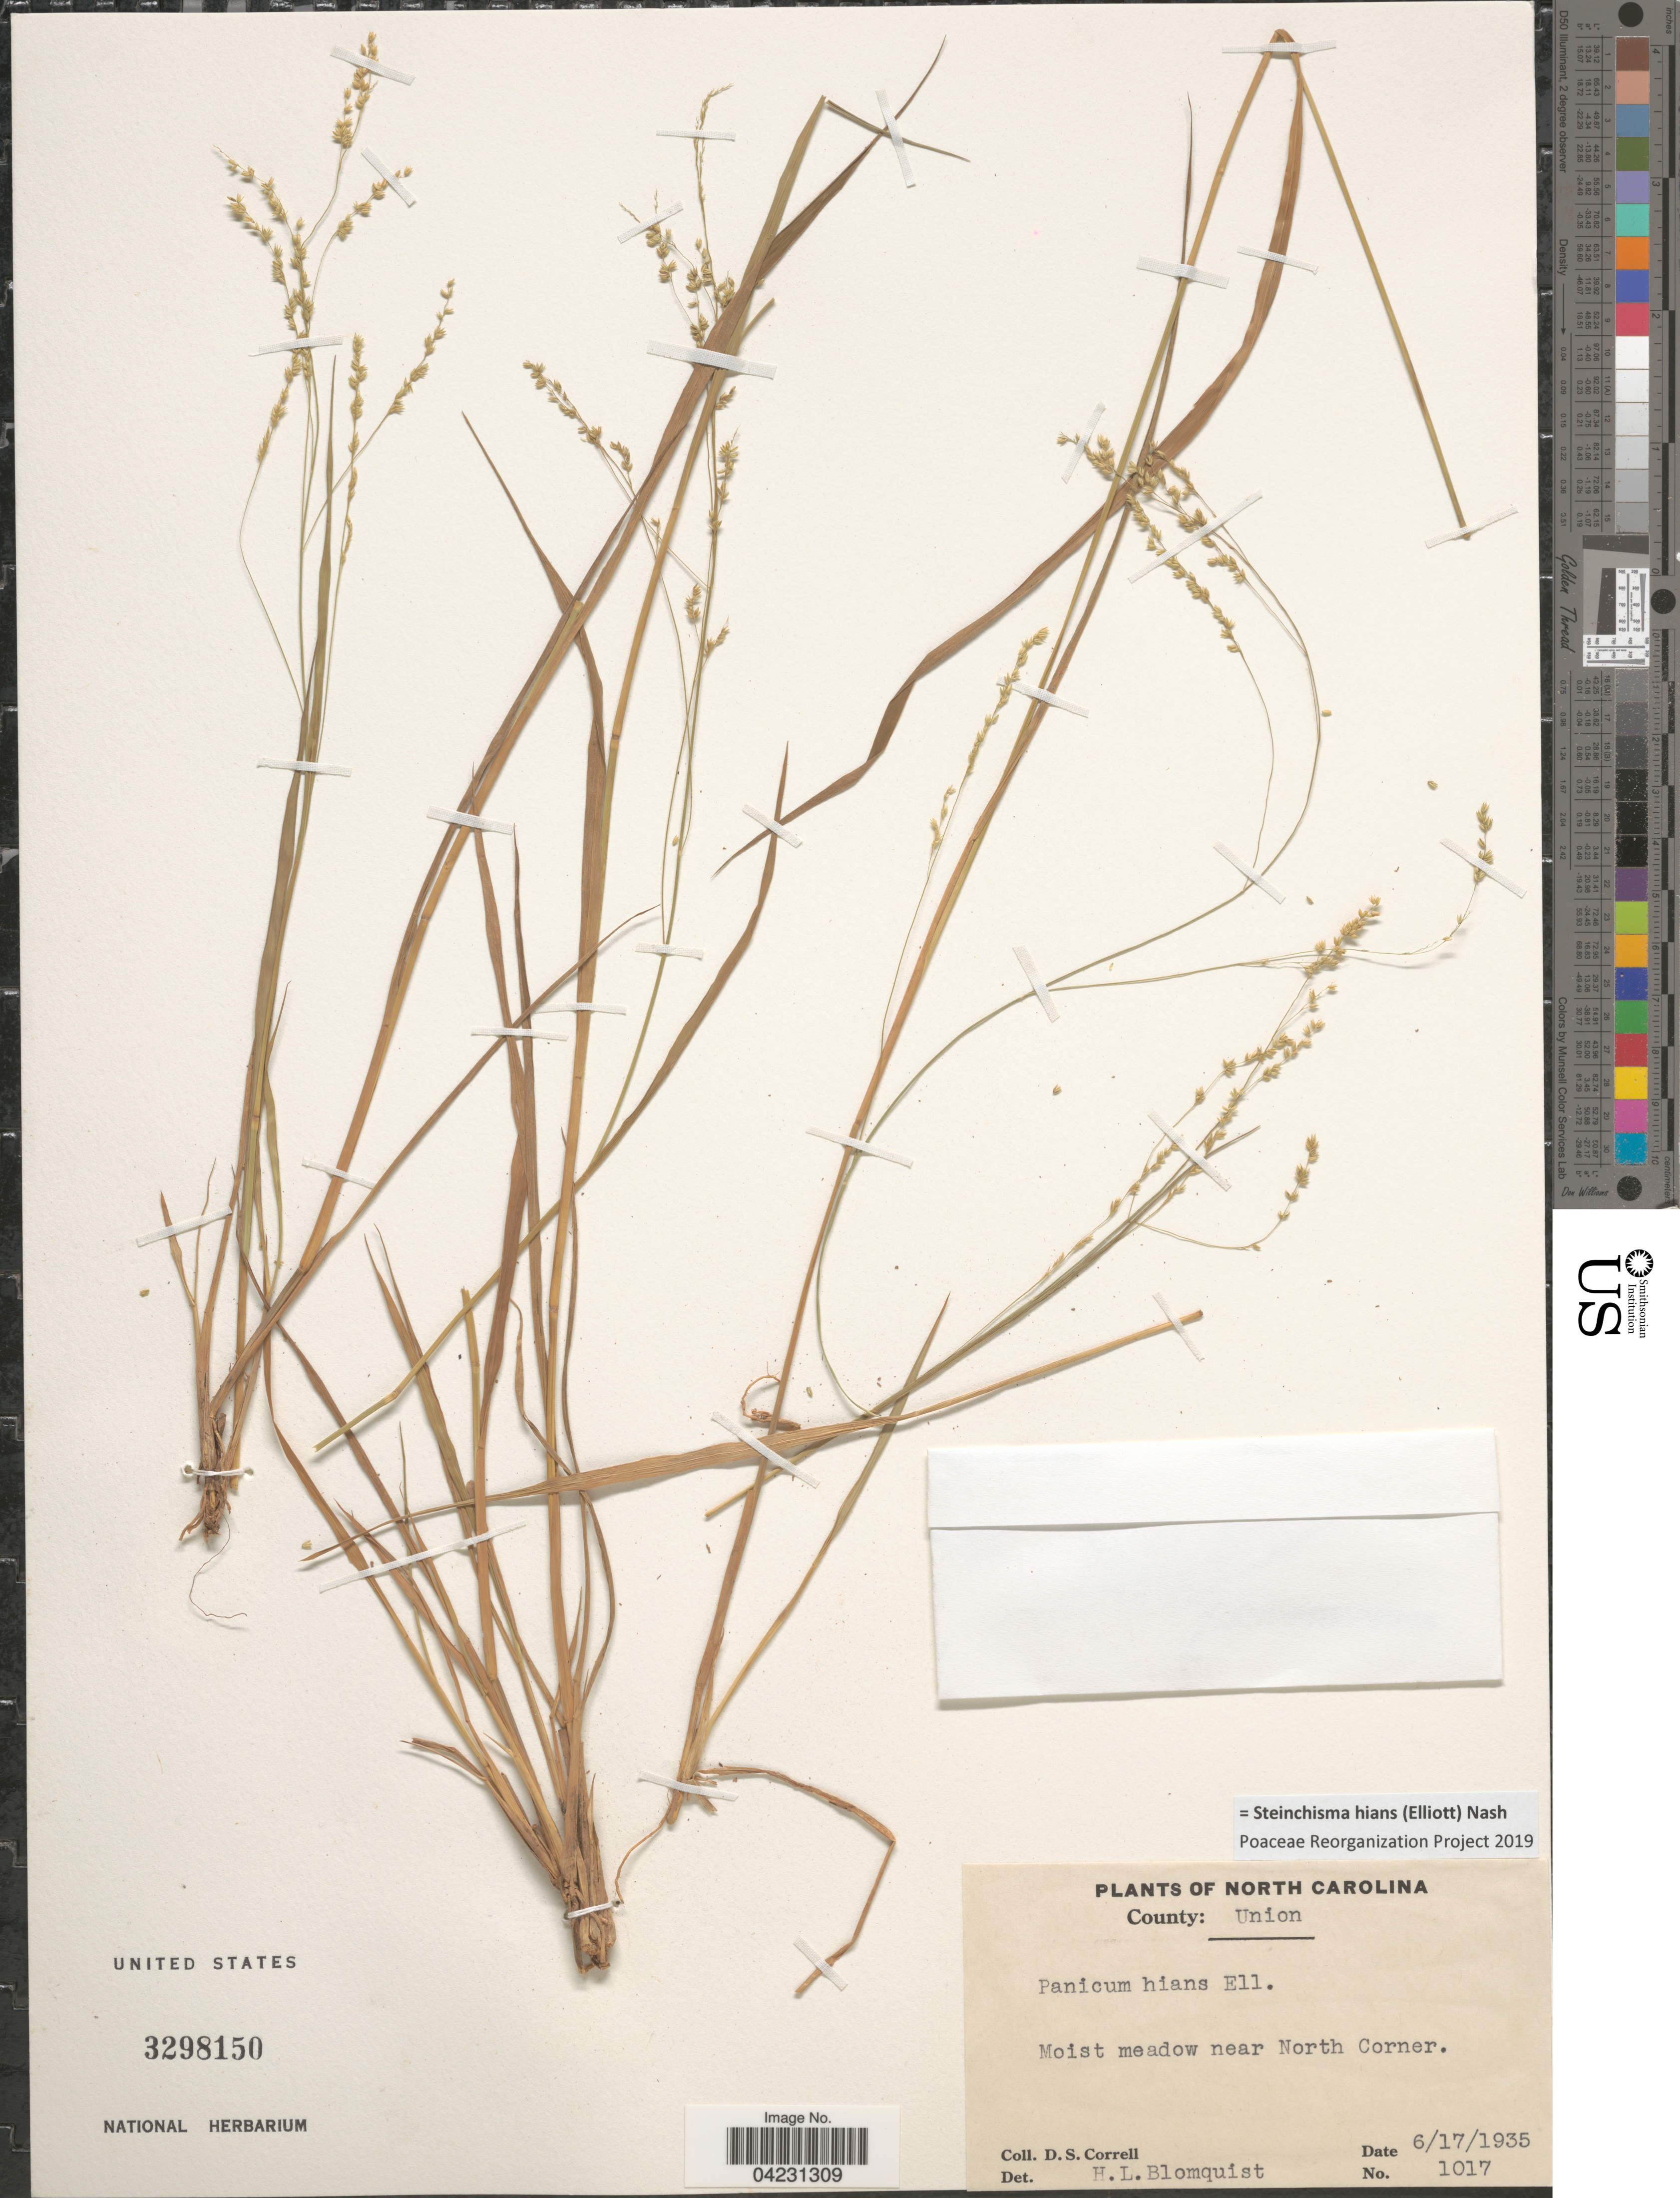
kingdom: Plantae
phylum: Tracheophyta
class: Liliopsida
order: Poales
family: Poaceae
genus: Steinchisma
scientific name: Steinchisma hians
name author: (Elliott) Nash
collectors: D. S. Correll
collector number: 1017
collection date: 1935-06-17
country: United States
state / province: North Carolina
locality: County: Union. Moist meadow near North Corner.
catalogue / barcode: US 3298150